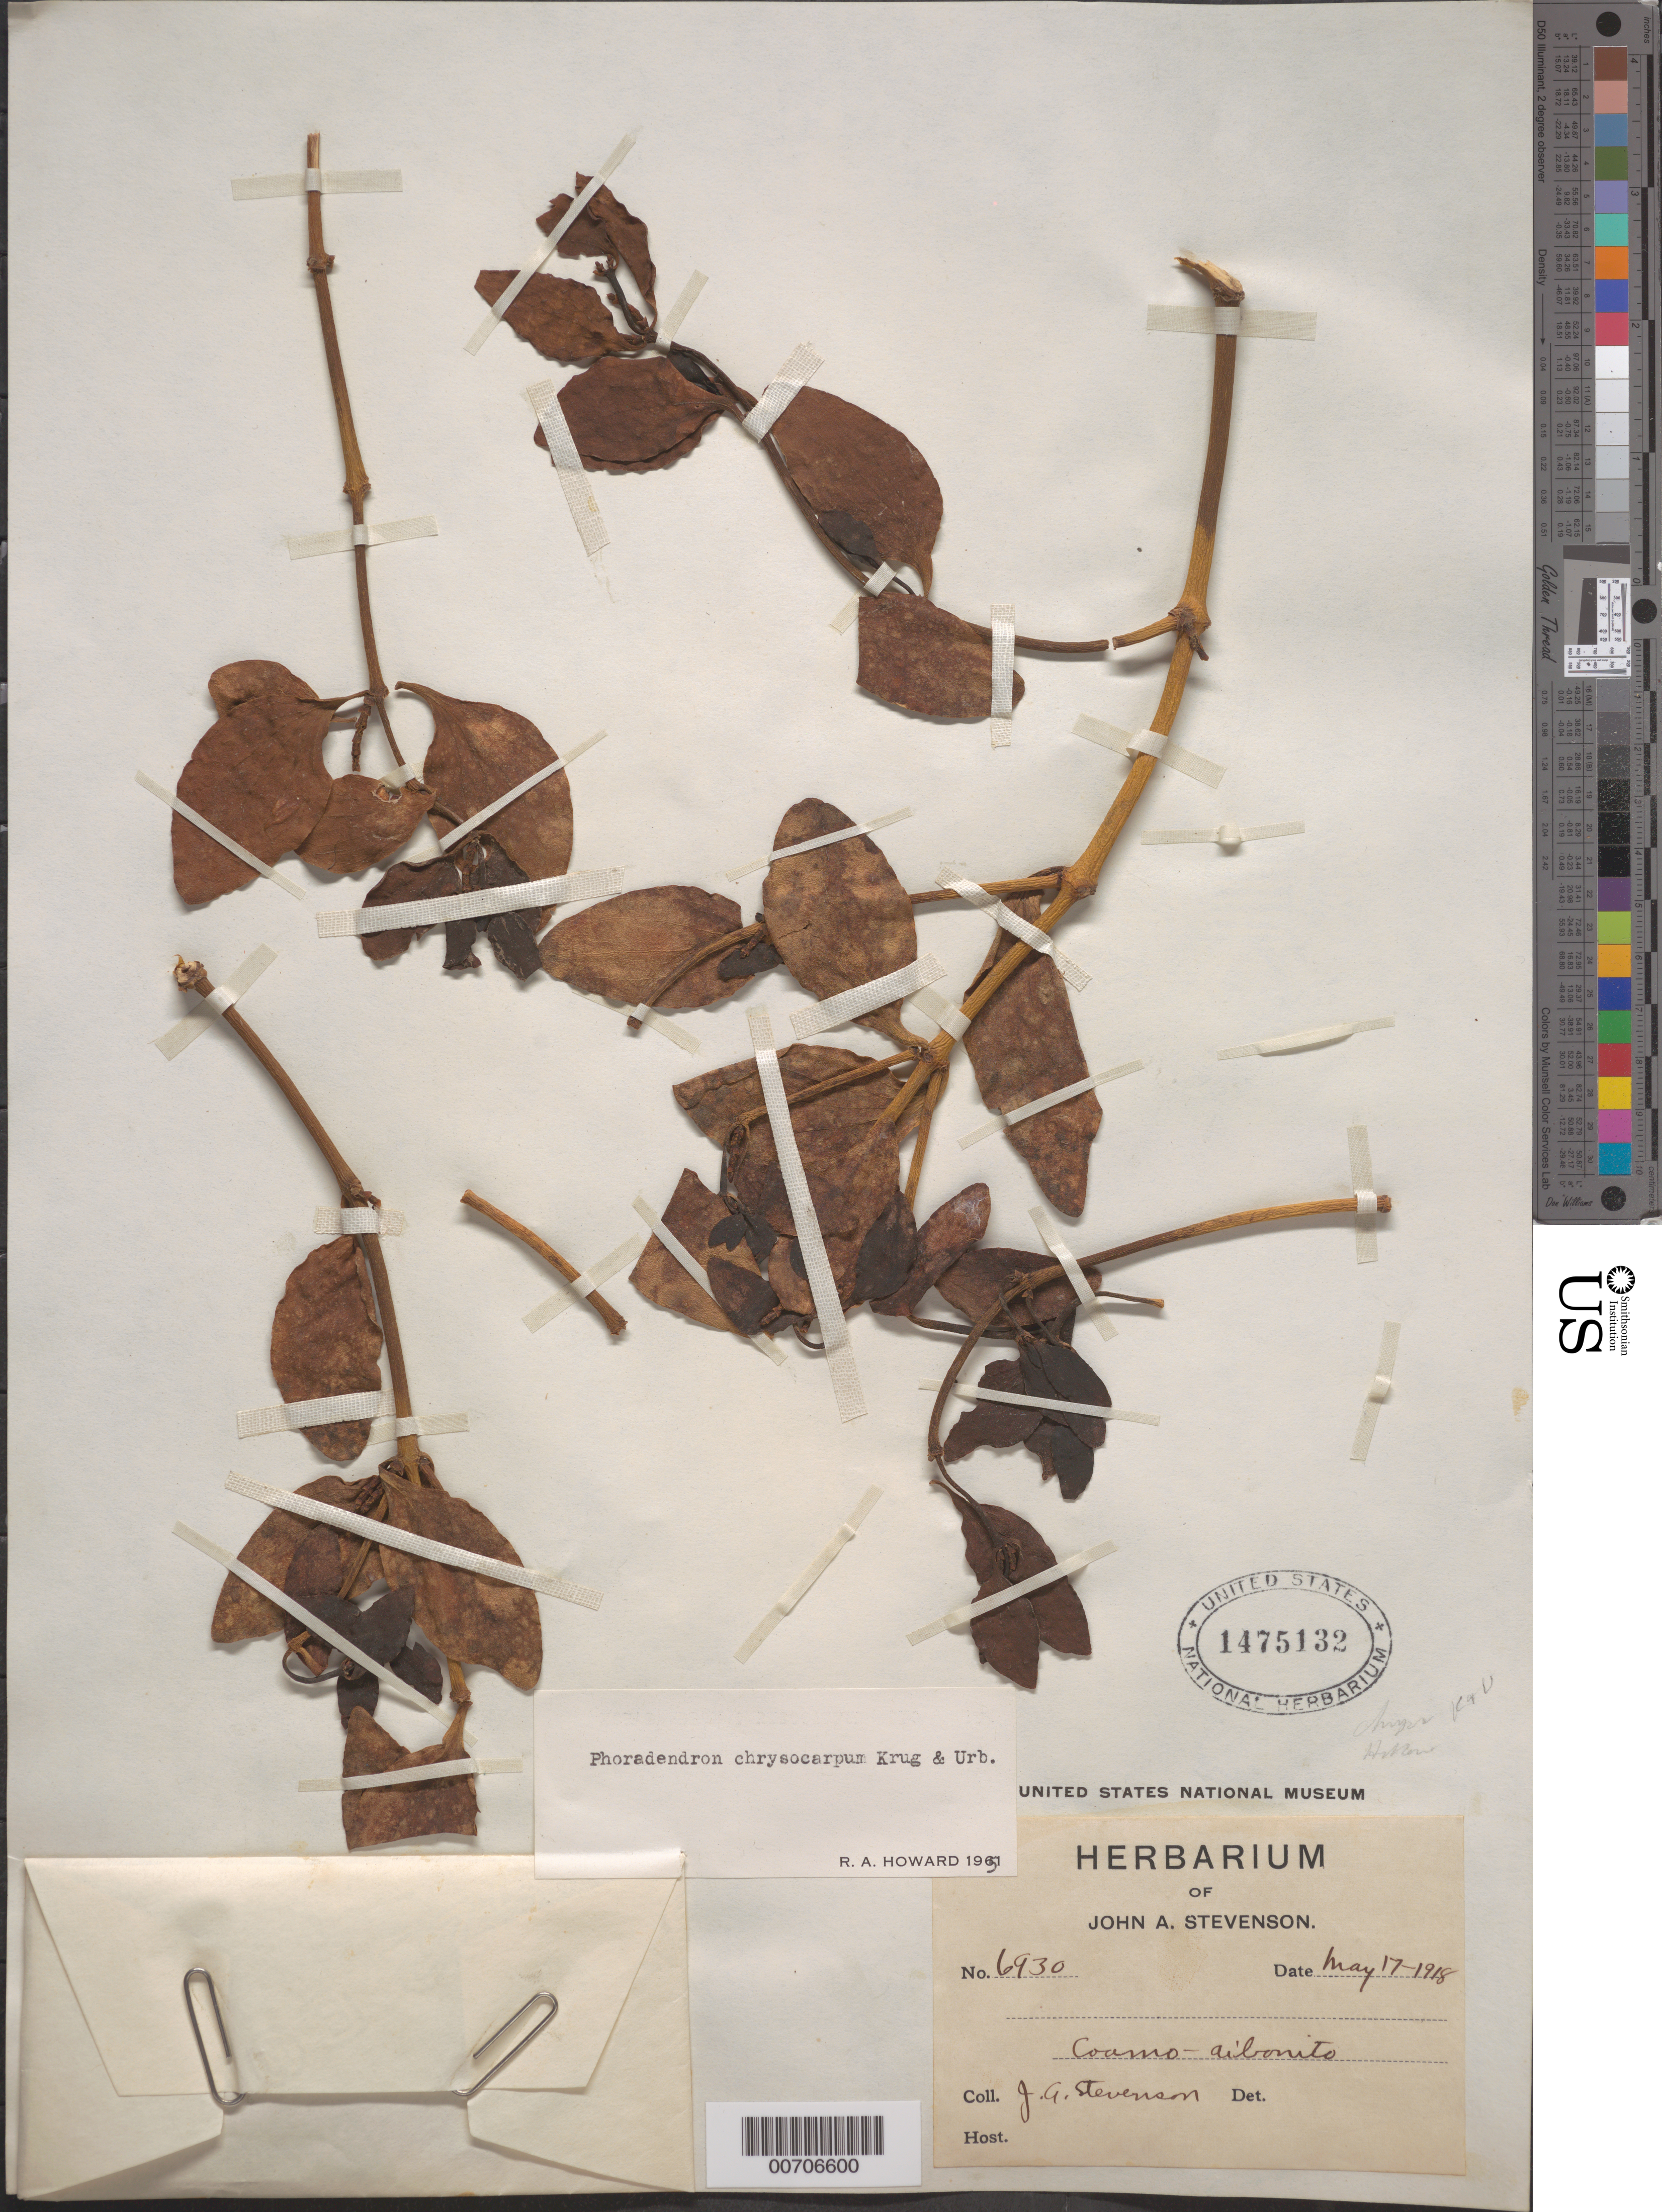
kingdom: Plantae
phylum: Tracheophyta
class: Magnoliopsida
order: Santalales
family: Viscaceae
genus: Phoradendron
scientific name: Phoradendron chrysocarpum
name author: Krug & Urb.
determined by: Howard, R. A.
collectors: J. Stevenson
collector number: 6930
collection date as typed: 17 May 1918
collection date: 1918-05-17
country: Puerto Rico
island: Greater Antilles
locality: Coamo-Aibonito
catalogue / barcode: US 1475132